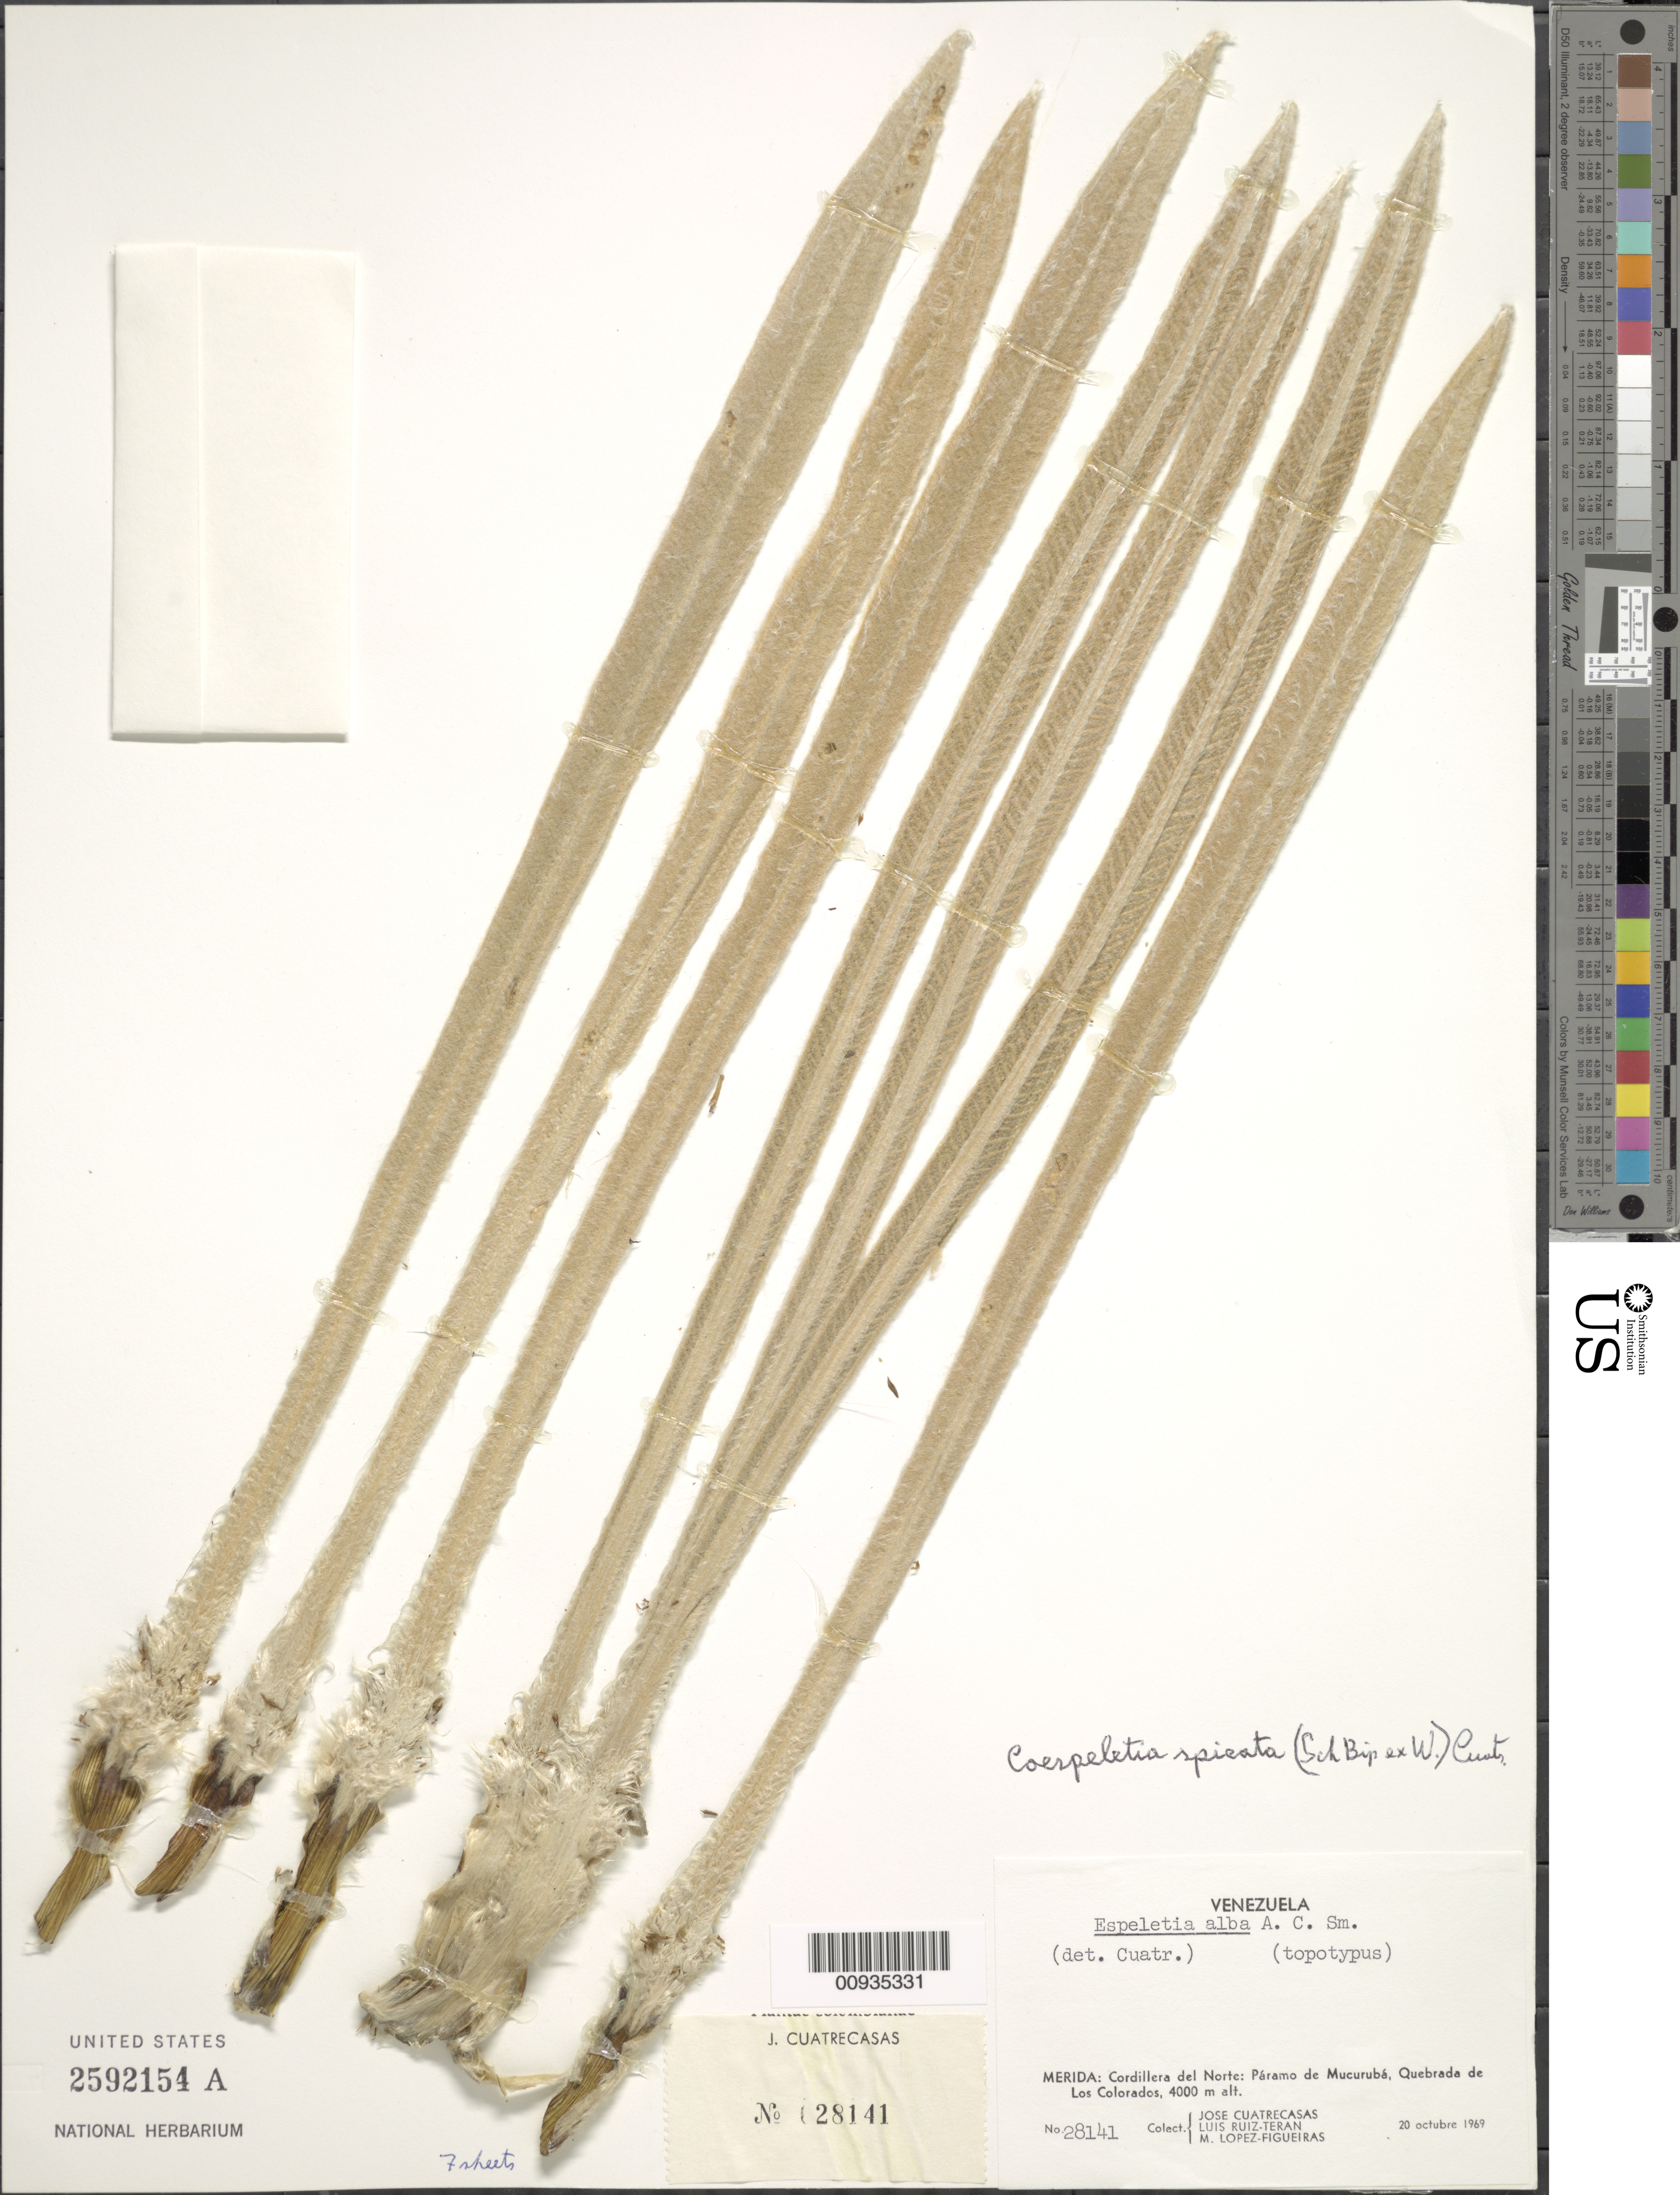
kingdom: Plantae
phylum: Tracheophyta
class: Magnoliopsida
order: Asterales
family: Asteraceae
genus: Coespeletia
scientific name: Coespeletia spicata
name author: (Sch. Bip. ex Wedd.) Cuatrec.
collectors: J. Cuatrecasas, L. Teran & M. López Figueiras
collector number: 28141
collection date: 1969-10-20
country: Venezuela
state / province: Mérida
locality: Cordillera del Norte: Paramo de Mucuriba, Quebrada de Los Colorados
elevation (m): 4000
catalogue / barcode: US 2592154A